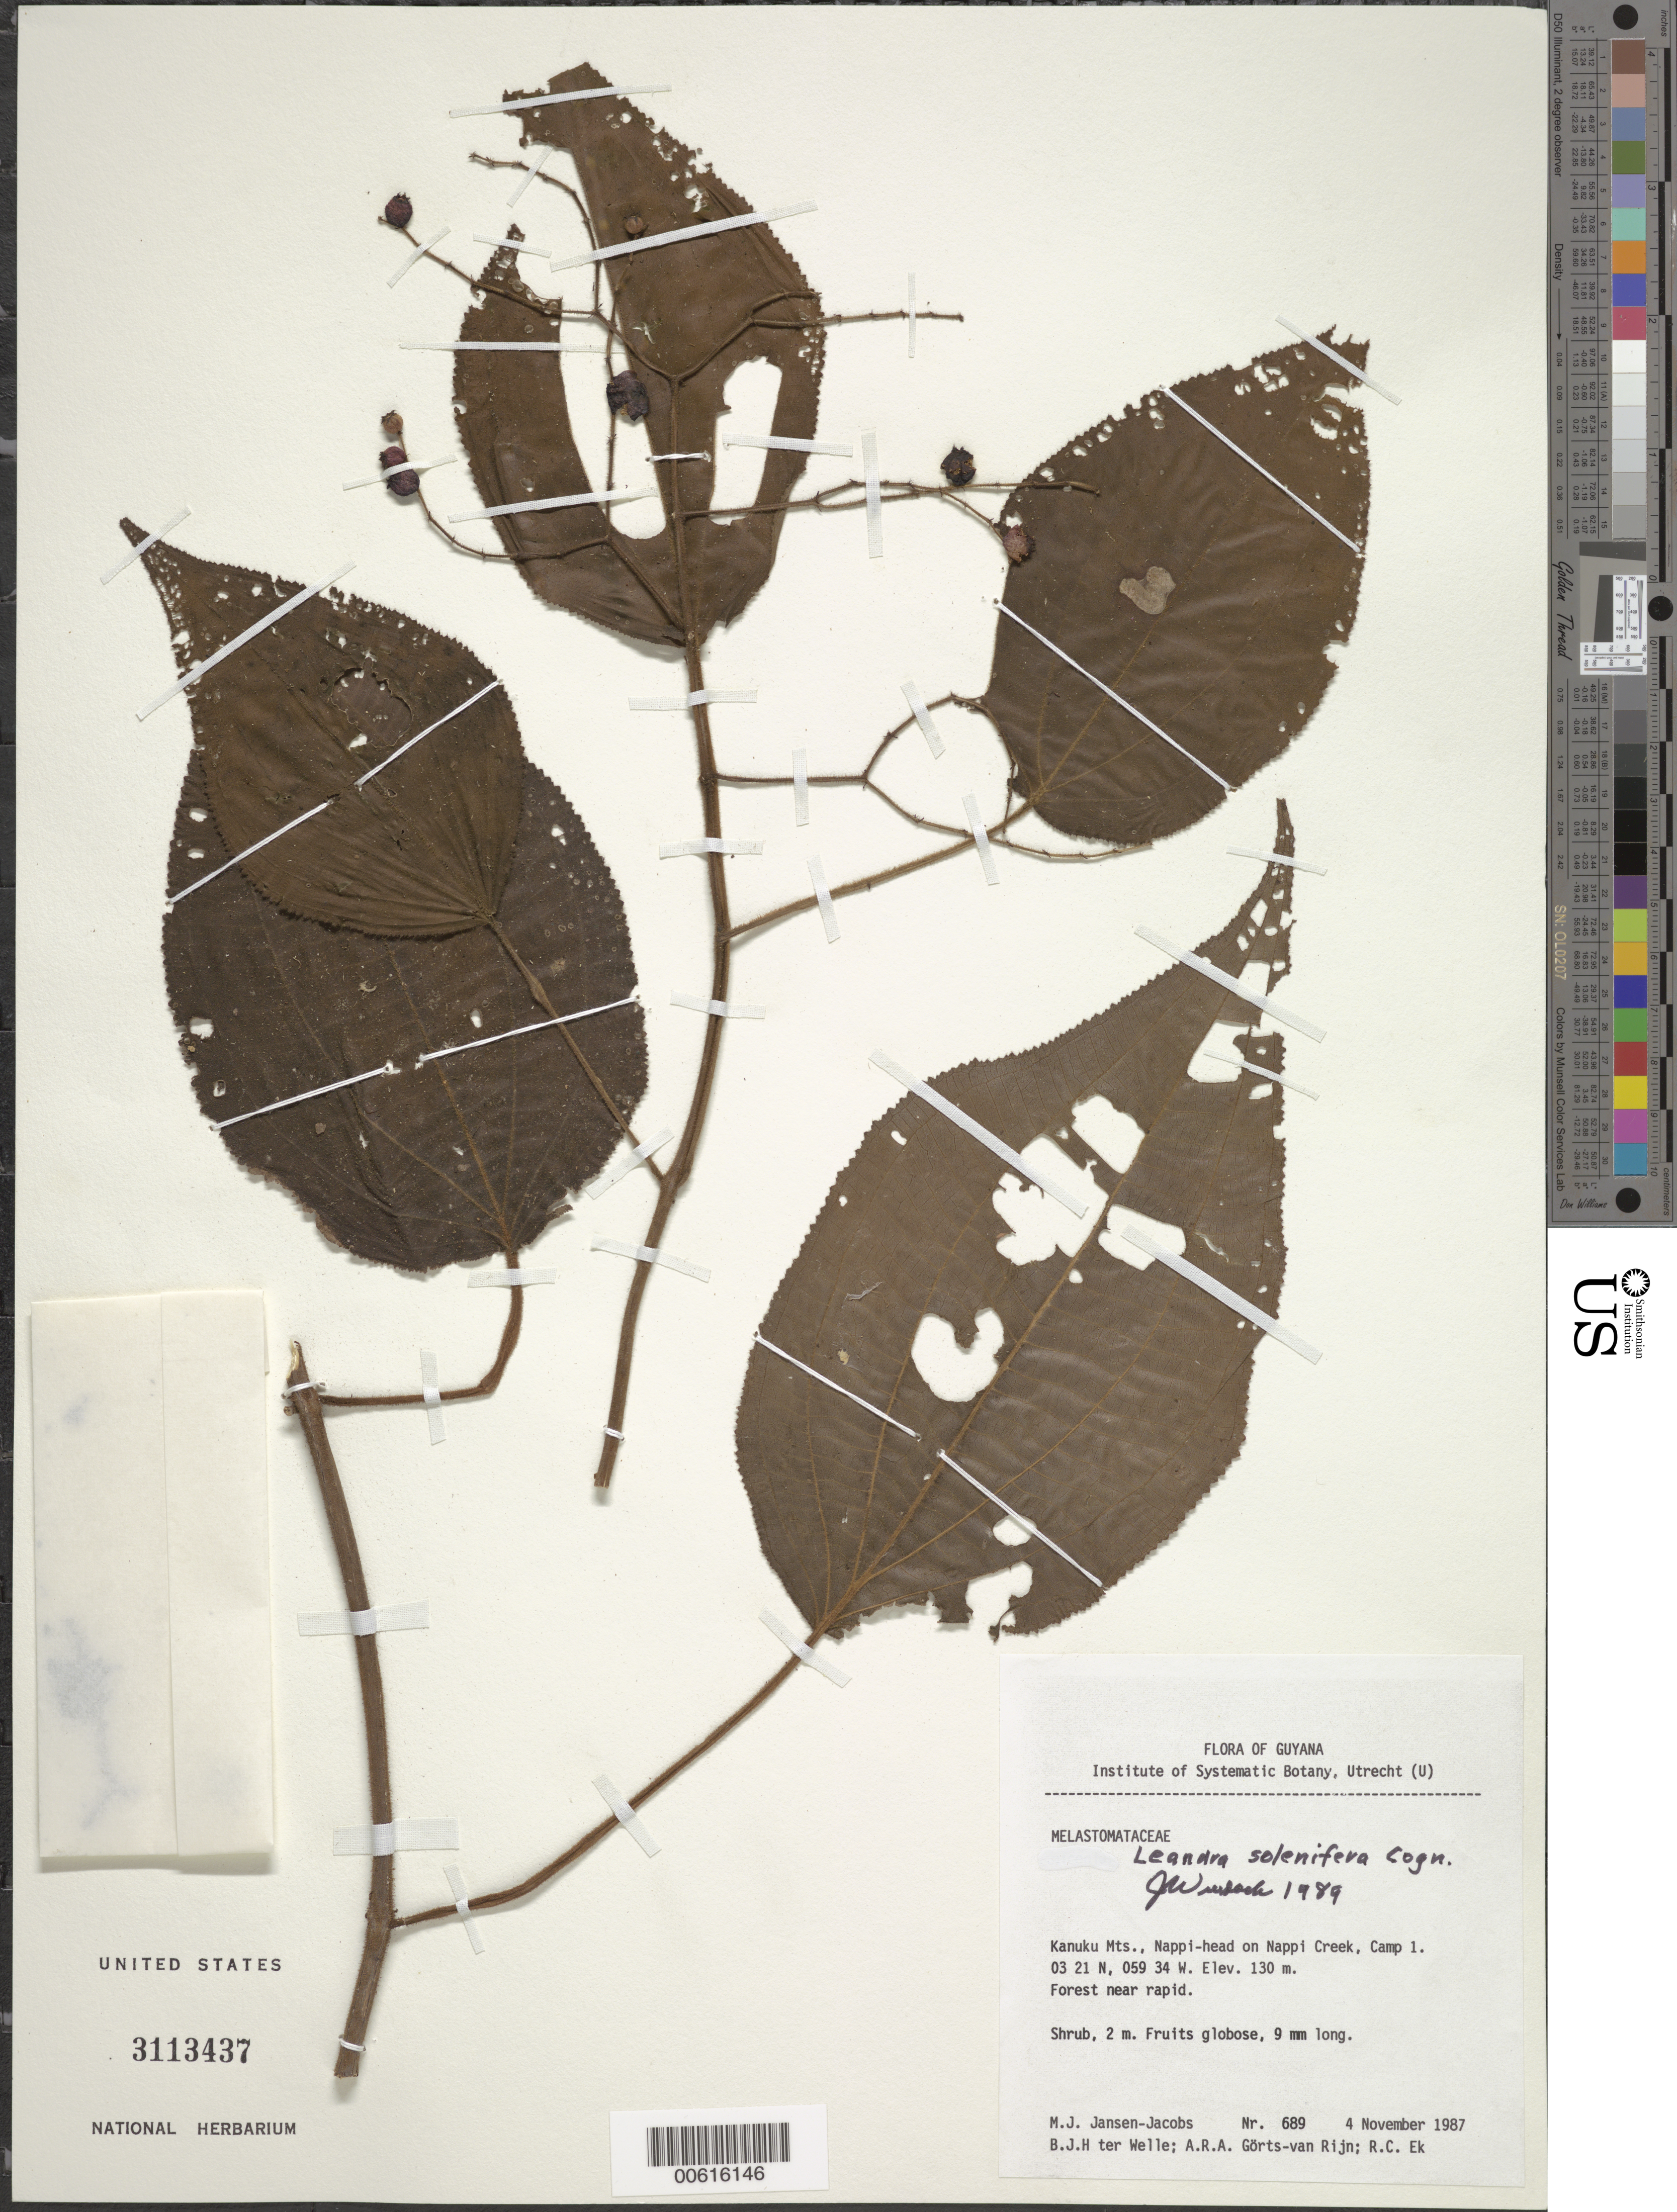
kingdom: Plantae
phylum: Tracheophyta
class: Magnoliopsida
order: Myrtales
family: Melastomataceae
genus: Leandra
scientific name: Leandra solenifera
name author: Cogn.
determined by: Wurdack, John J., (US), US (UNITED STATES)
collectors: M. J. Jansen-Jacobs, B. Welle, A. .R. A. Görts-van Rijn & R. C. Ek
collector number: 689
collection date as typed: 4-Nov-87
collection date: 1987-11-04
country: Guyana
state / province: U. Takutu-U. Essequibo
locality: Kanuku Mts., Nappi-head on Nappi Creek, camp 1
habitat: Forest near rapid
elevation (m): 130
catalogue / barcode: US 3113437